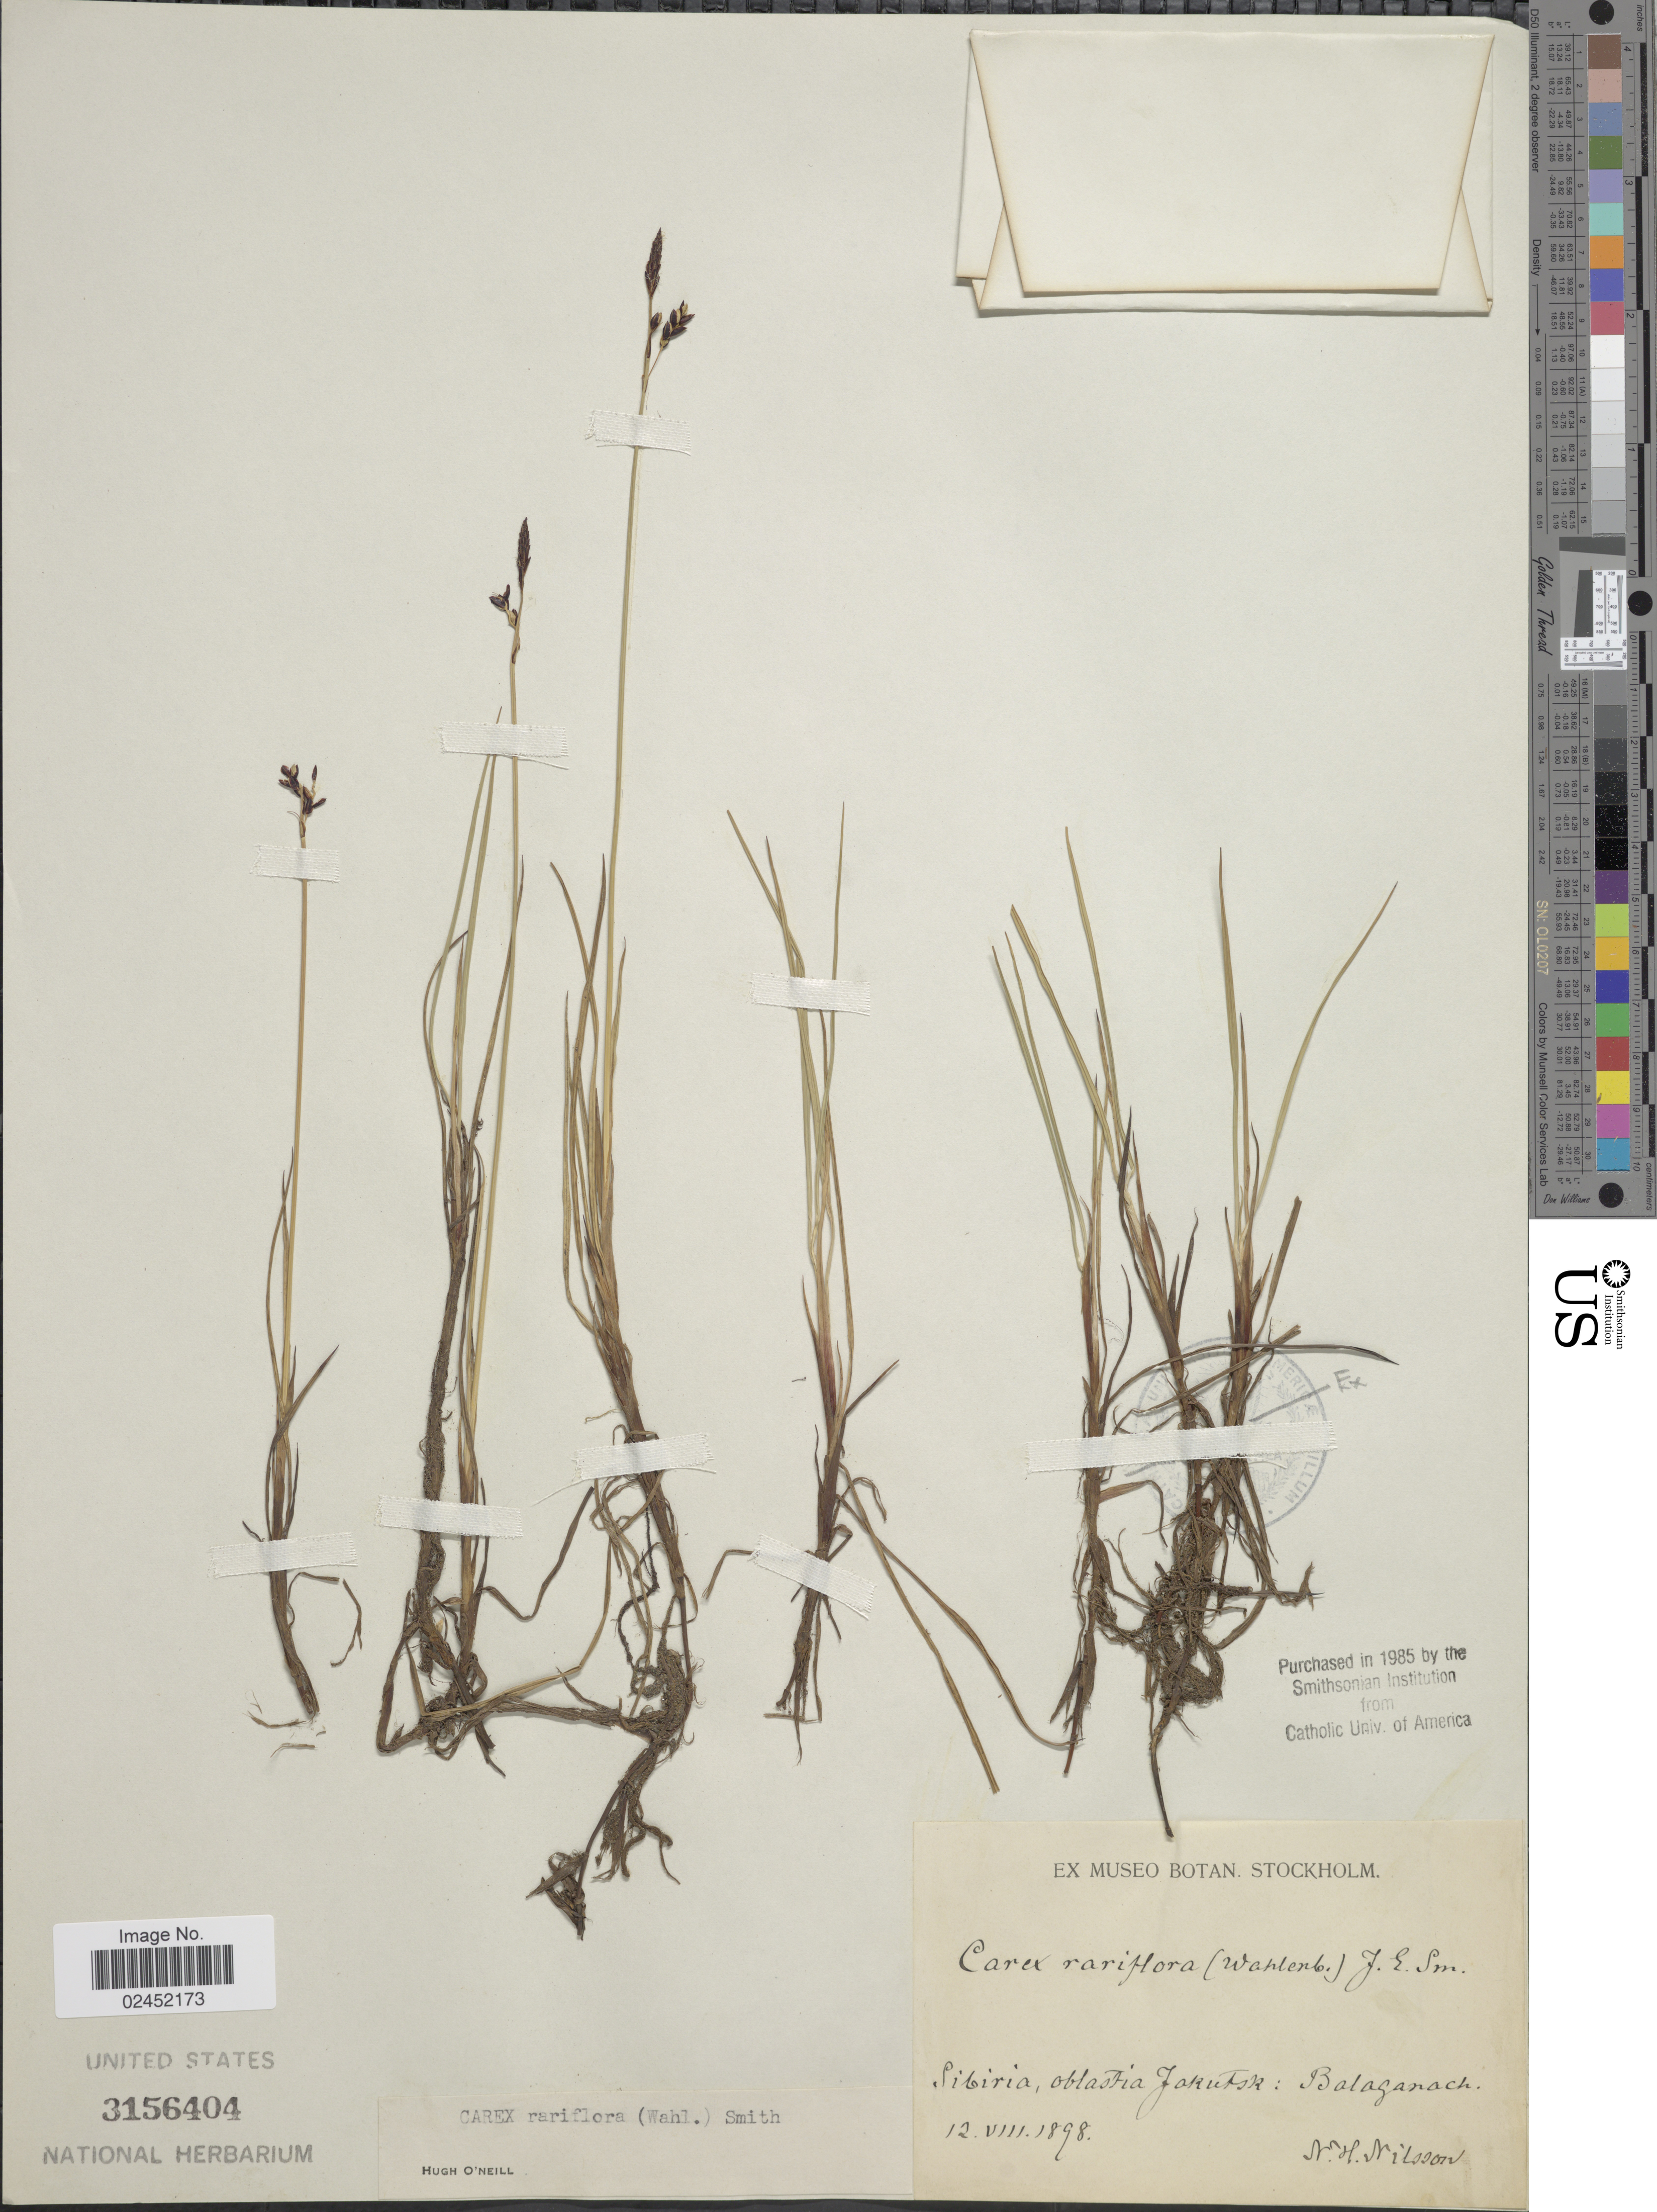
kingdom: Plantae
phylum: Tracheophyta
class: Liliopsida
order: Poales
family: Cyperaceae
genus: Carex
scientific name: Carex rariflora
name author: (Wahlenb.) Sm.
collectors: N. H. Nilsson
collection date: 1898-08-12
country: Russian Federation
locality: Sibiria, oblastia Jakutsk: Balaganach.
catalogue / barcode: US 3156404